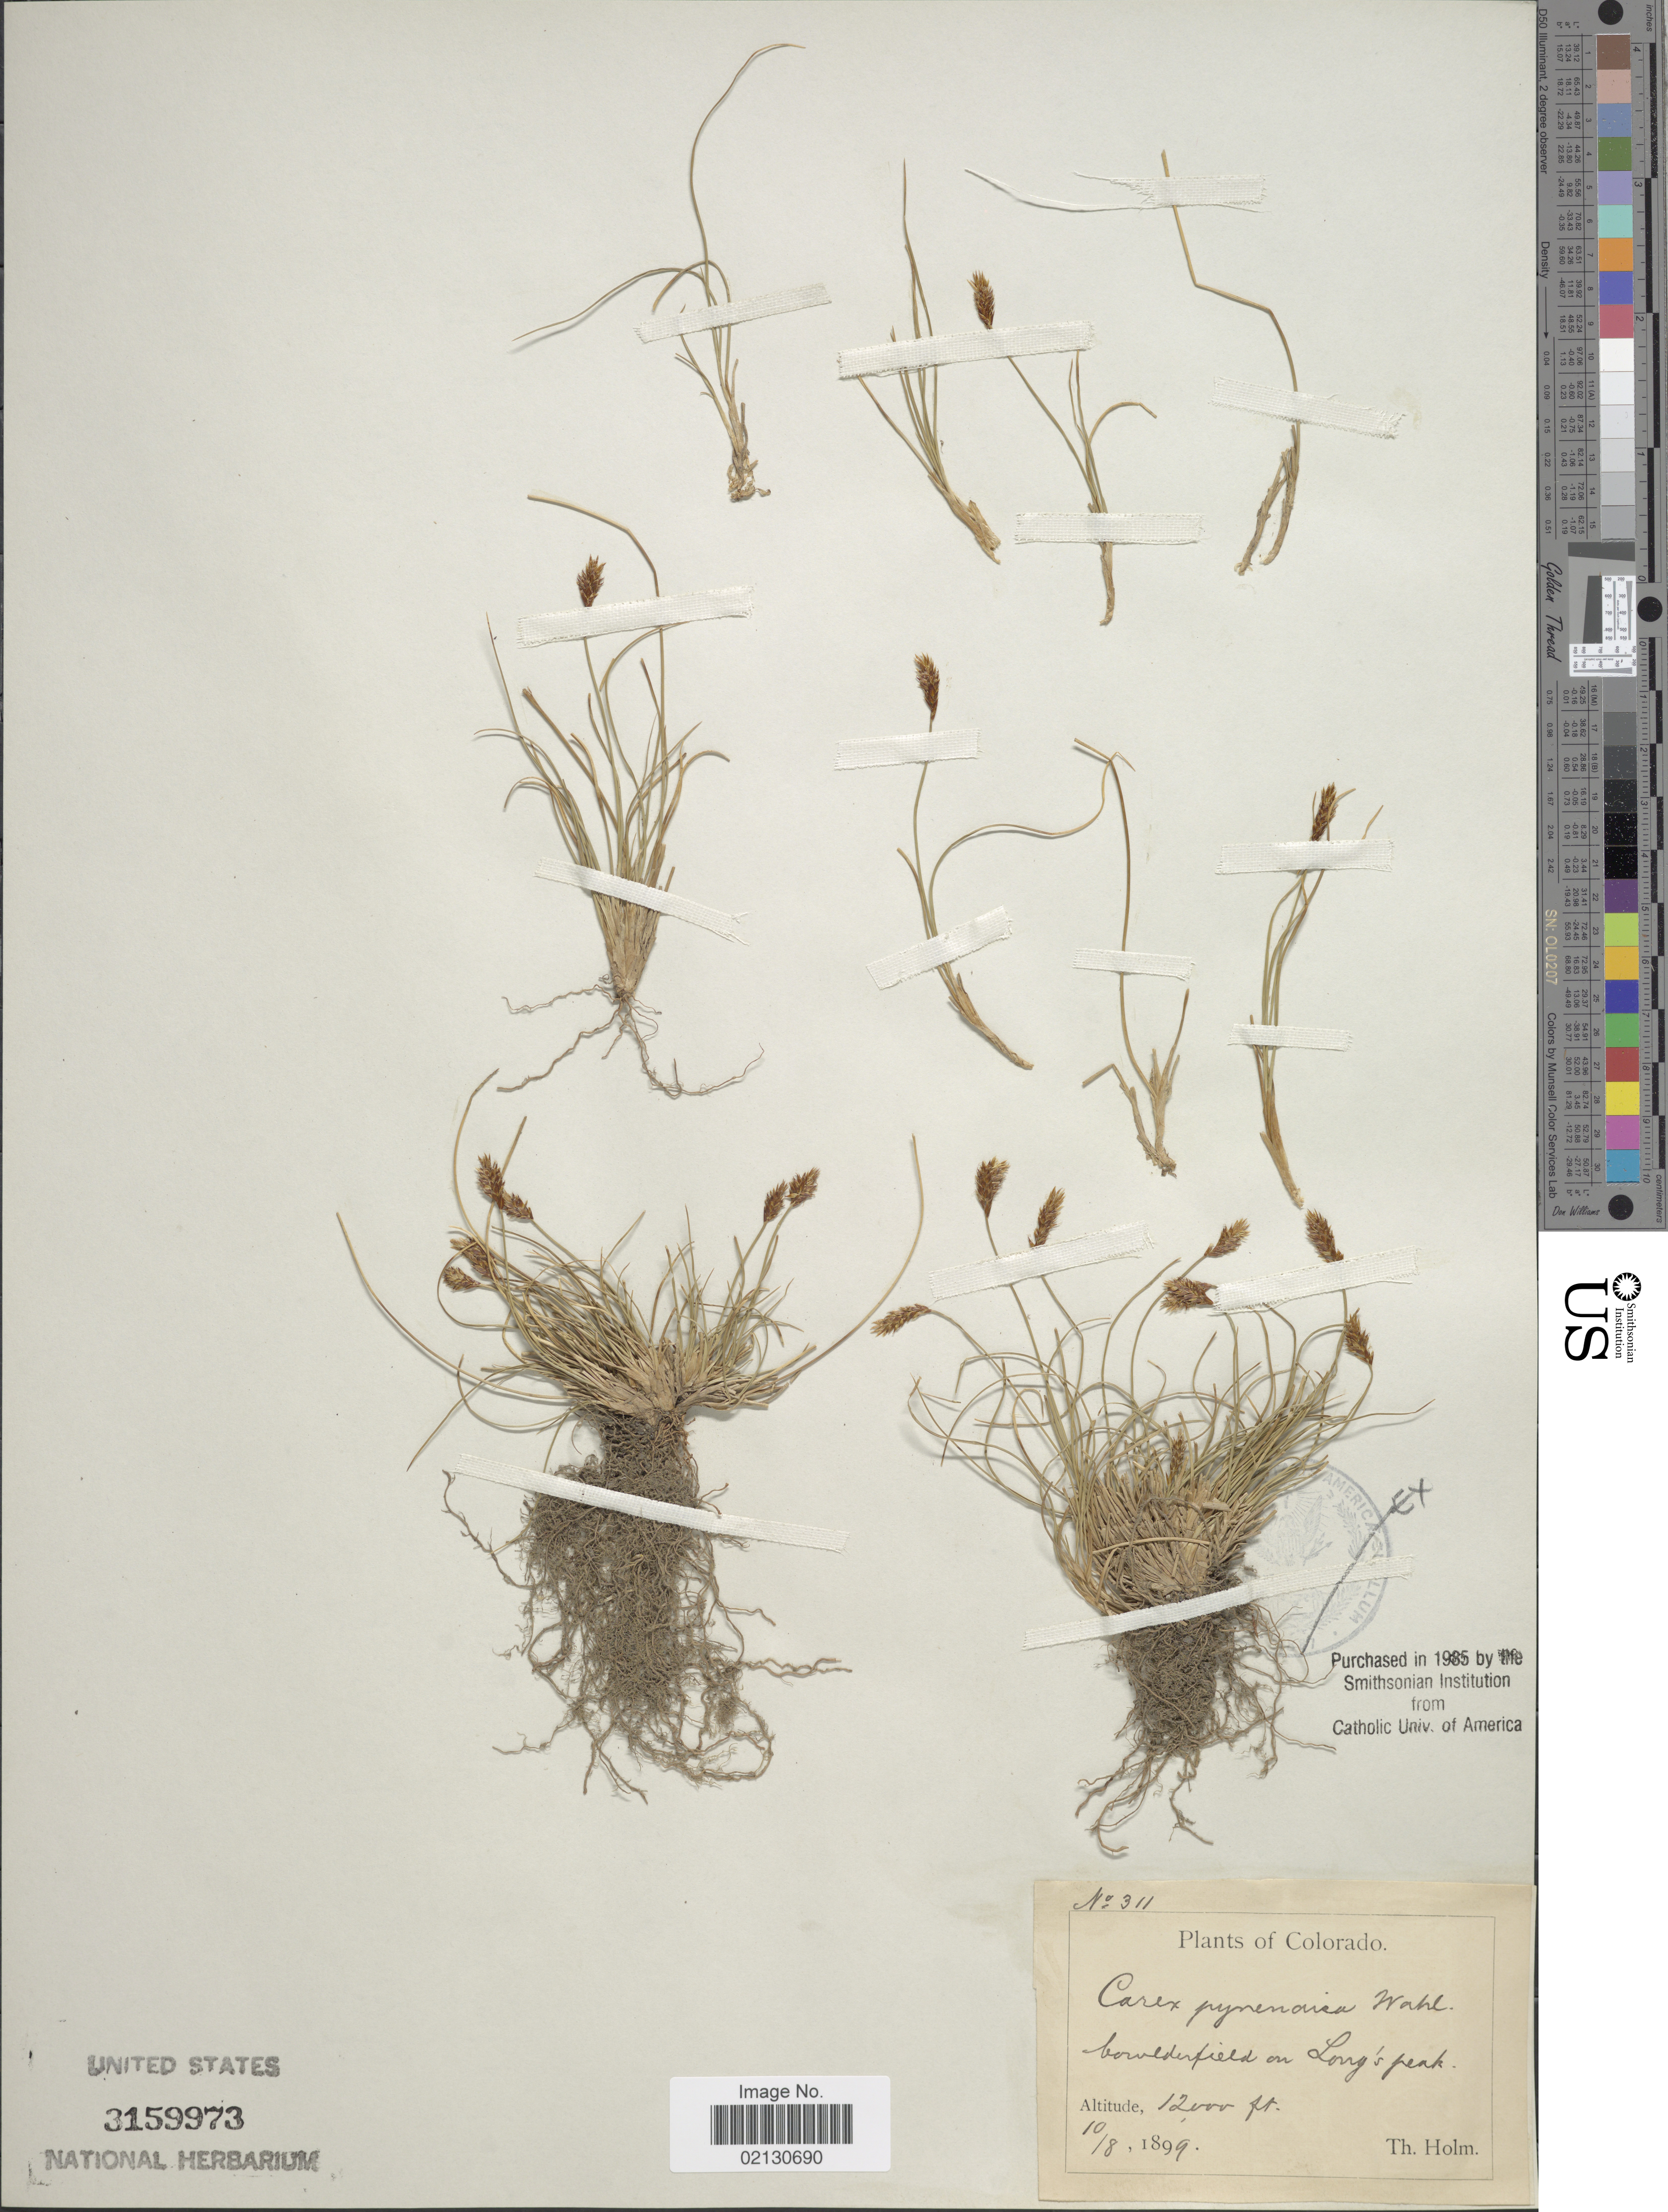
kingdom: Plantae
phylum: Tracheophyta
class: Liliopsida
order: Poales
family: Cyperaceae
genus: Carex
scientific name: Carex micropoda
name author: C.A. Mey.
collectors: T. Holm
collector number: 311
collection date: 1899-10-08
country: United States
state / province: Colorado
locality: Long's peak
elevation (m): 3658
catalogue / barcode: US 3159973